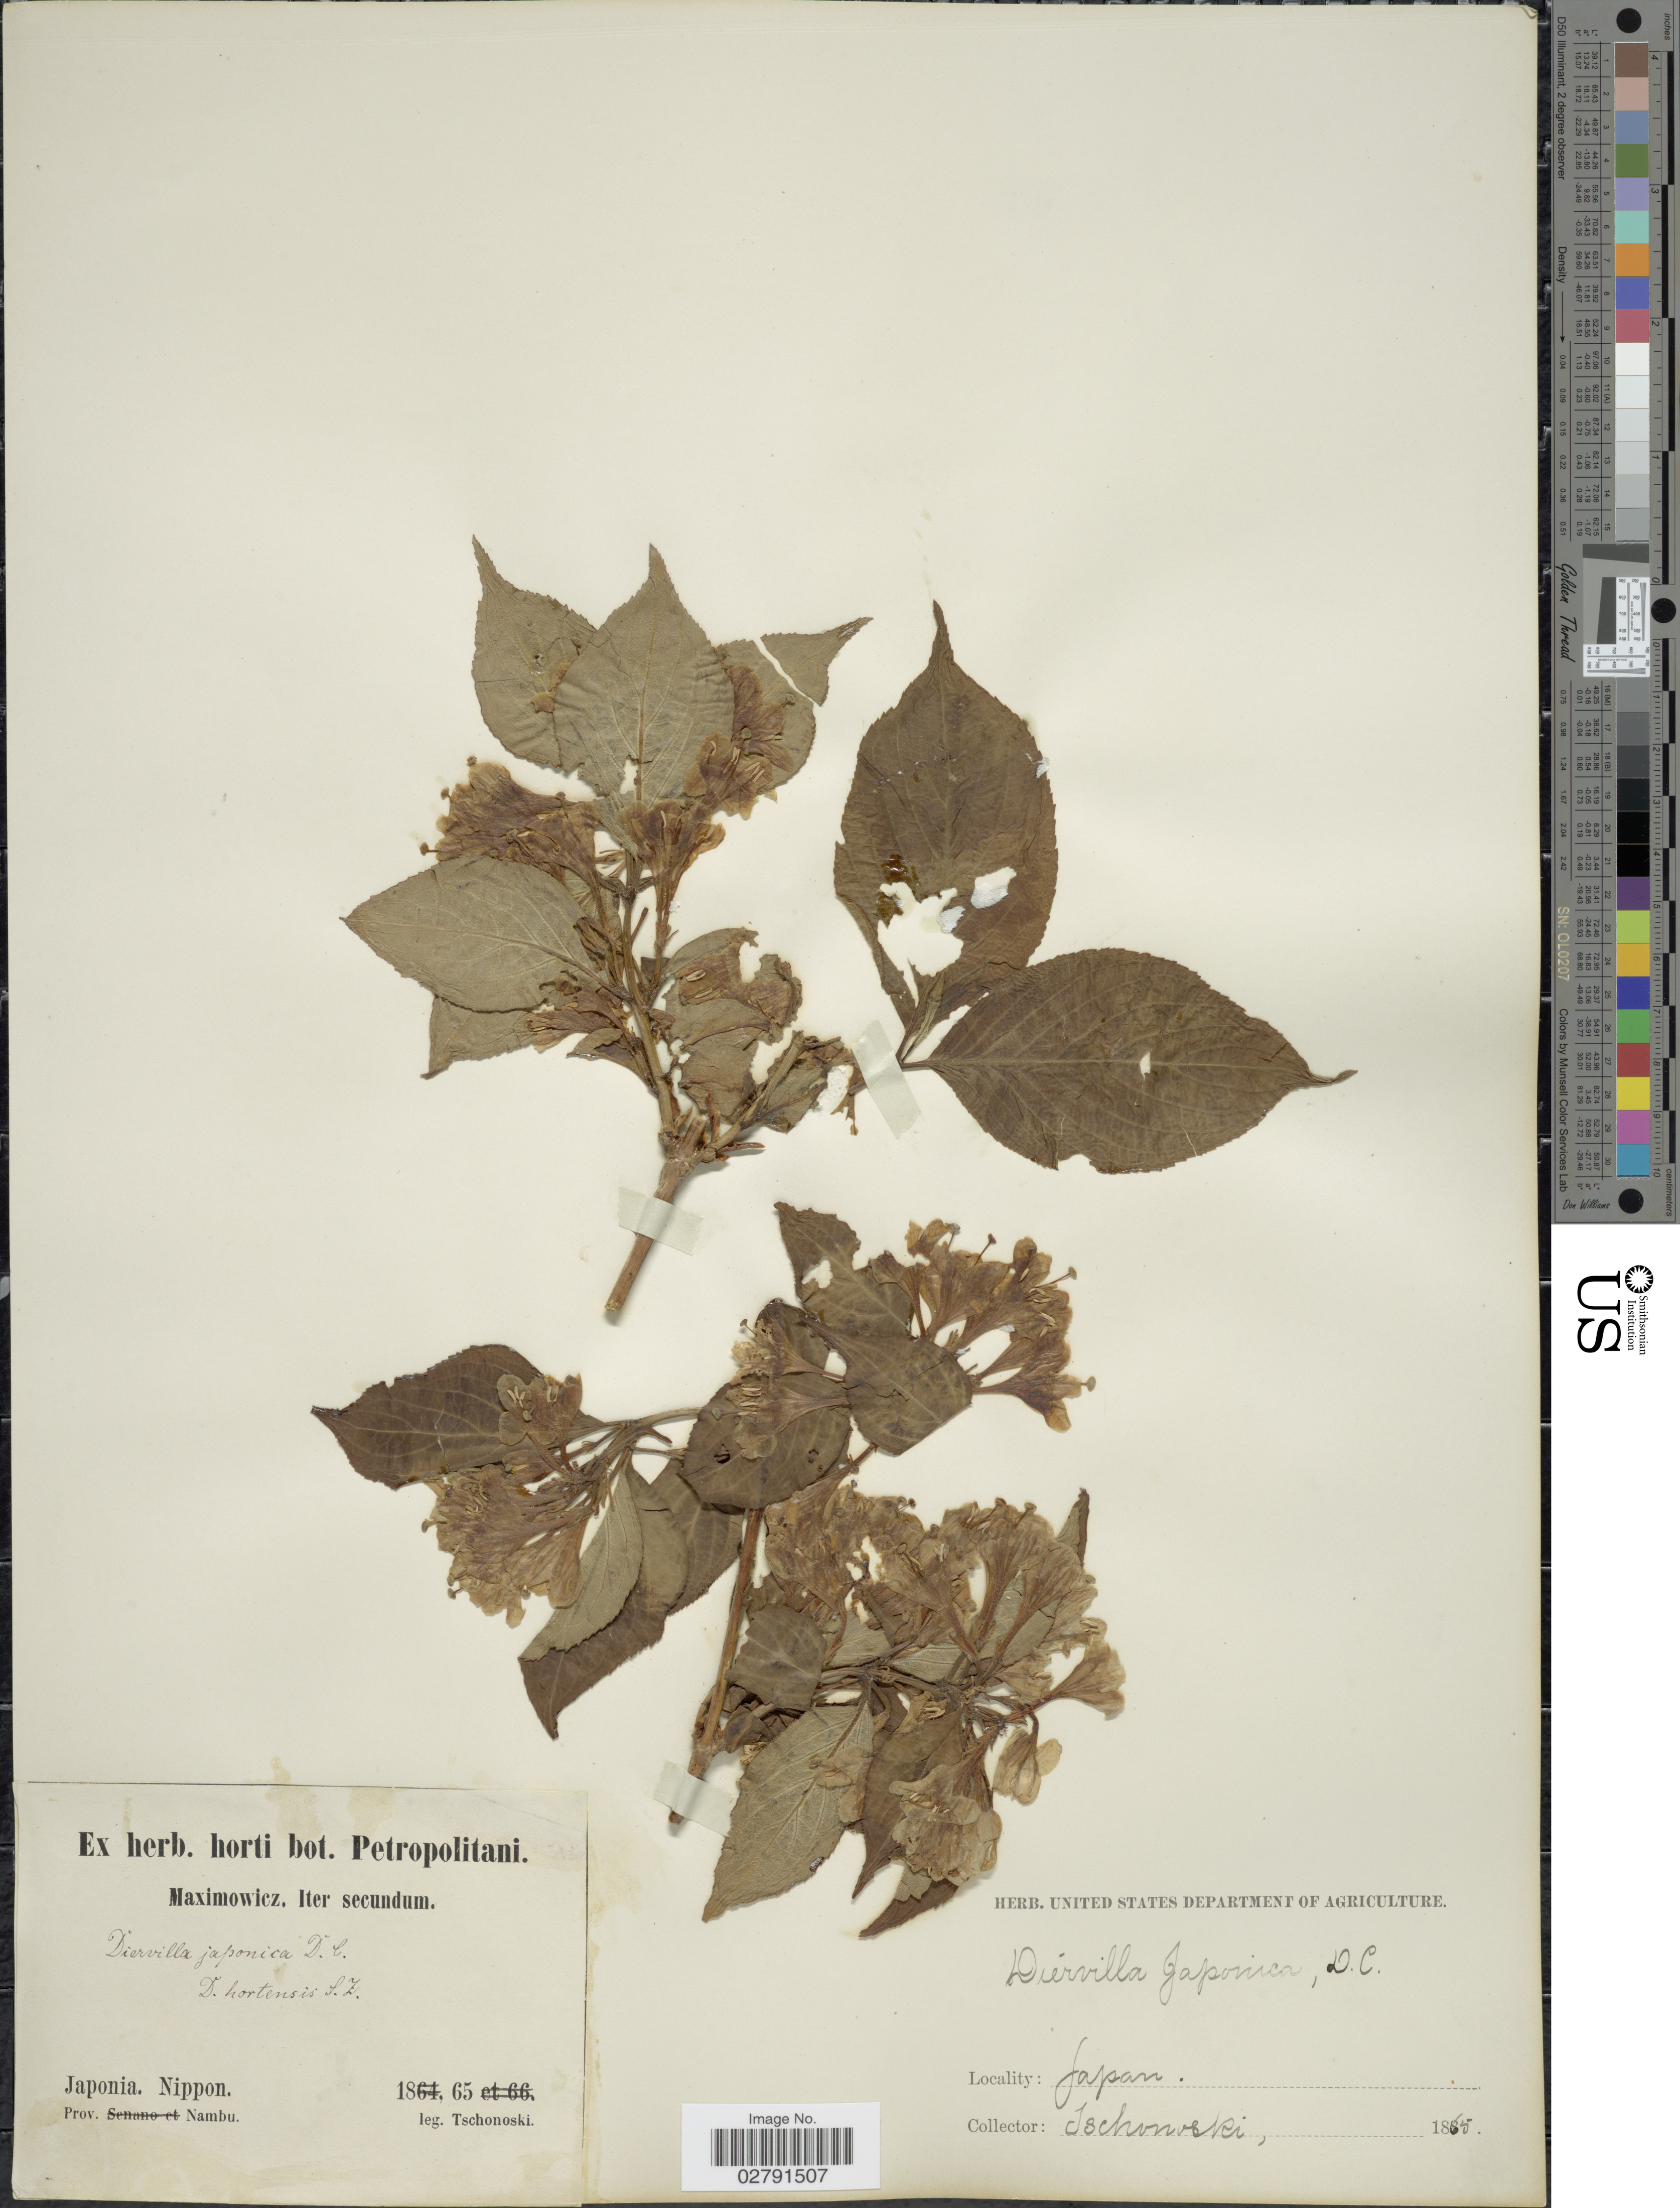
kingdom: Plantae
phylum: Tracheophyta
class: Magnoliopsida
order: Dipsacales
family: Caprifoliaceae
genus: Diervilla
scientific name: Diervilla japonica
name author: (Thunb.) DC.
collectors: -. Tschonoski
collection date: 1865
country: Japan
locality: Japonia. Nippon, Prov. Nambu.